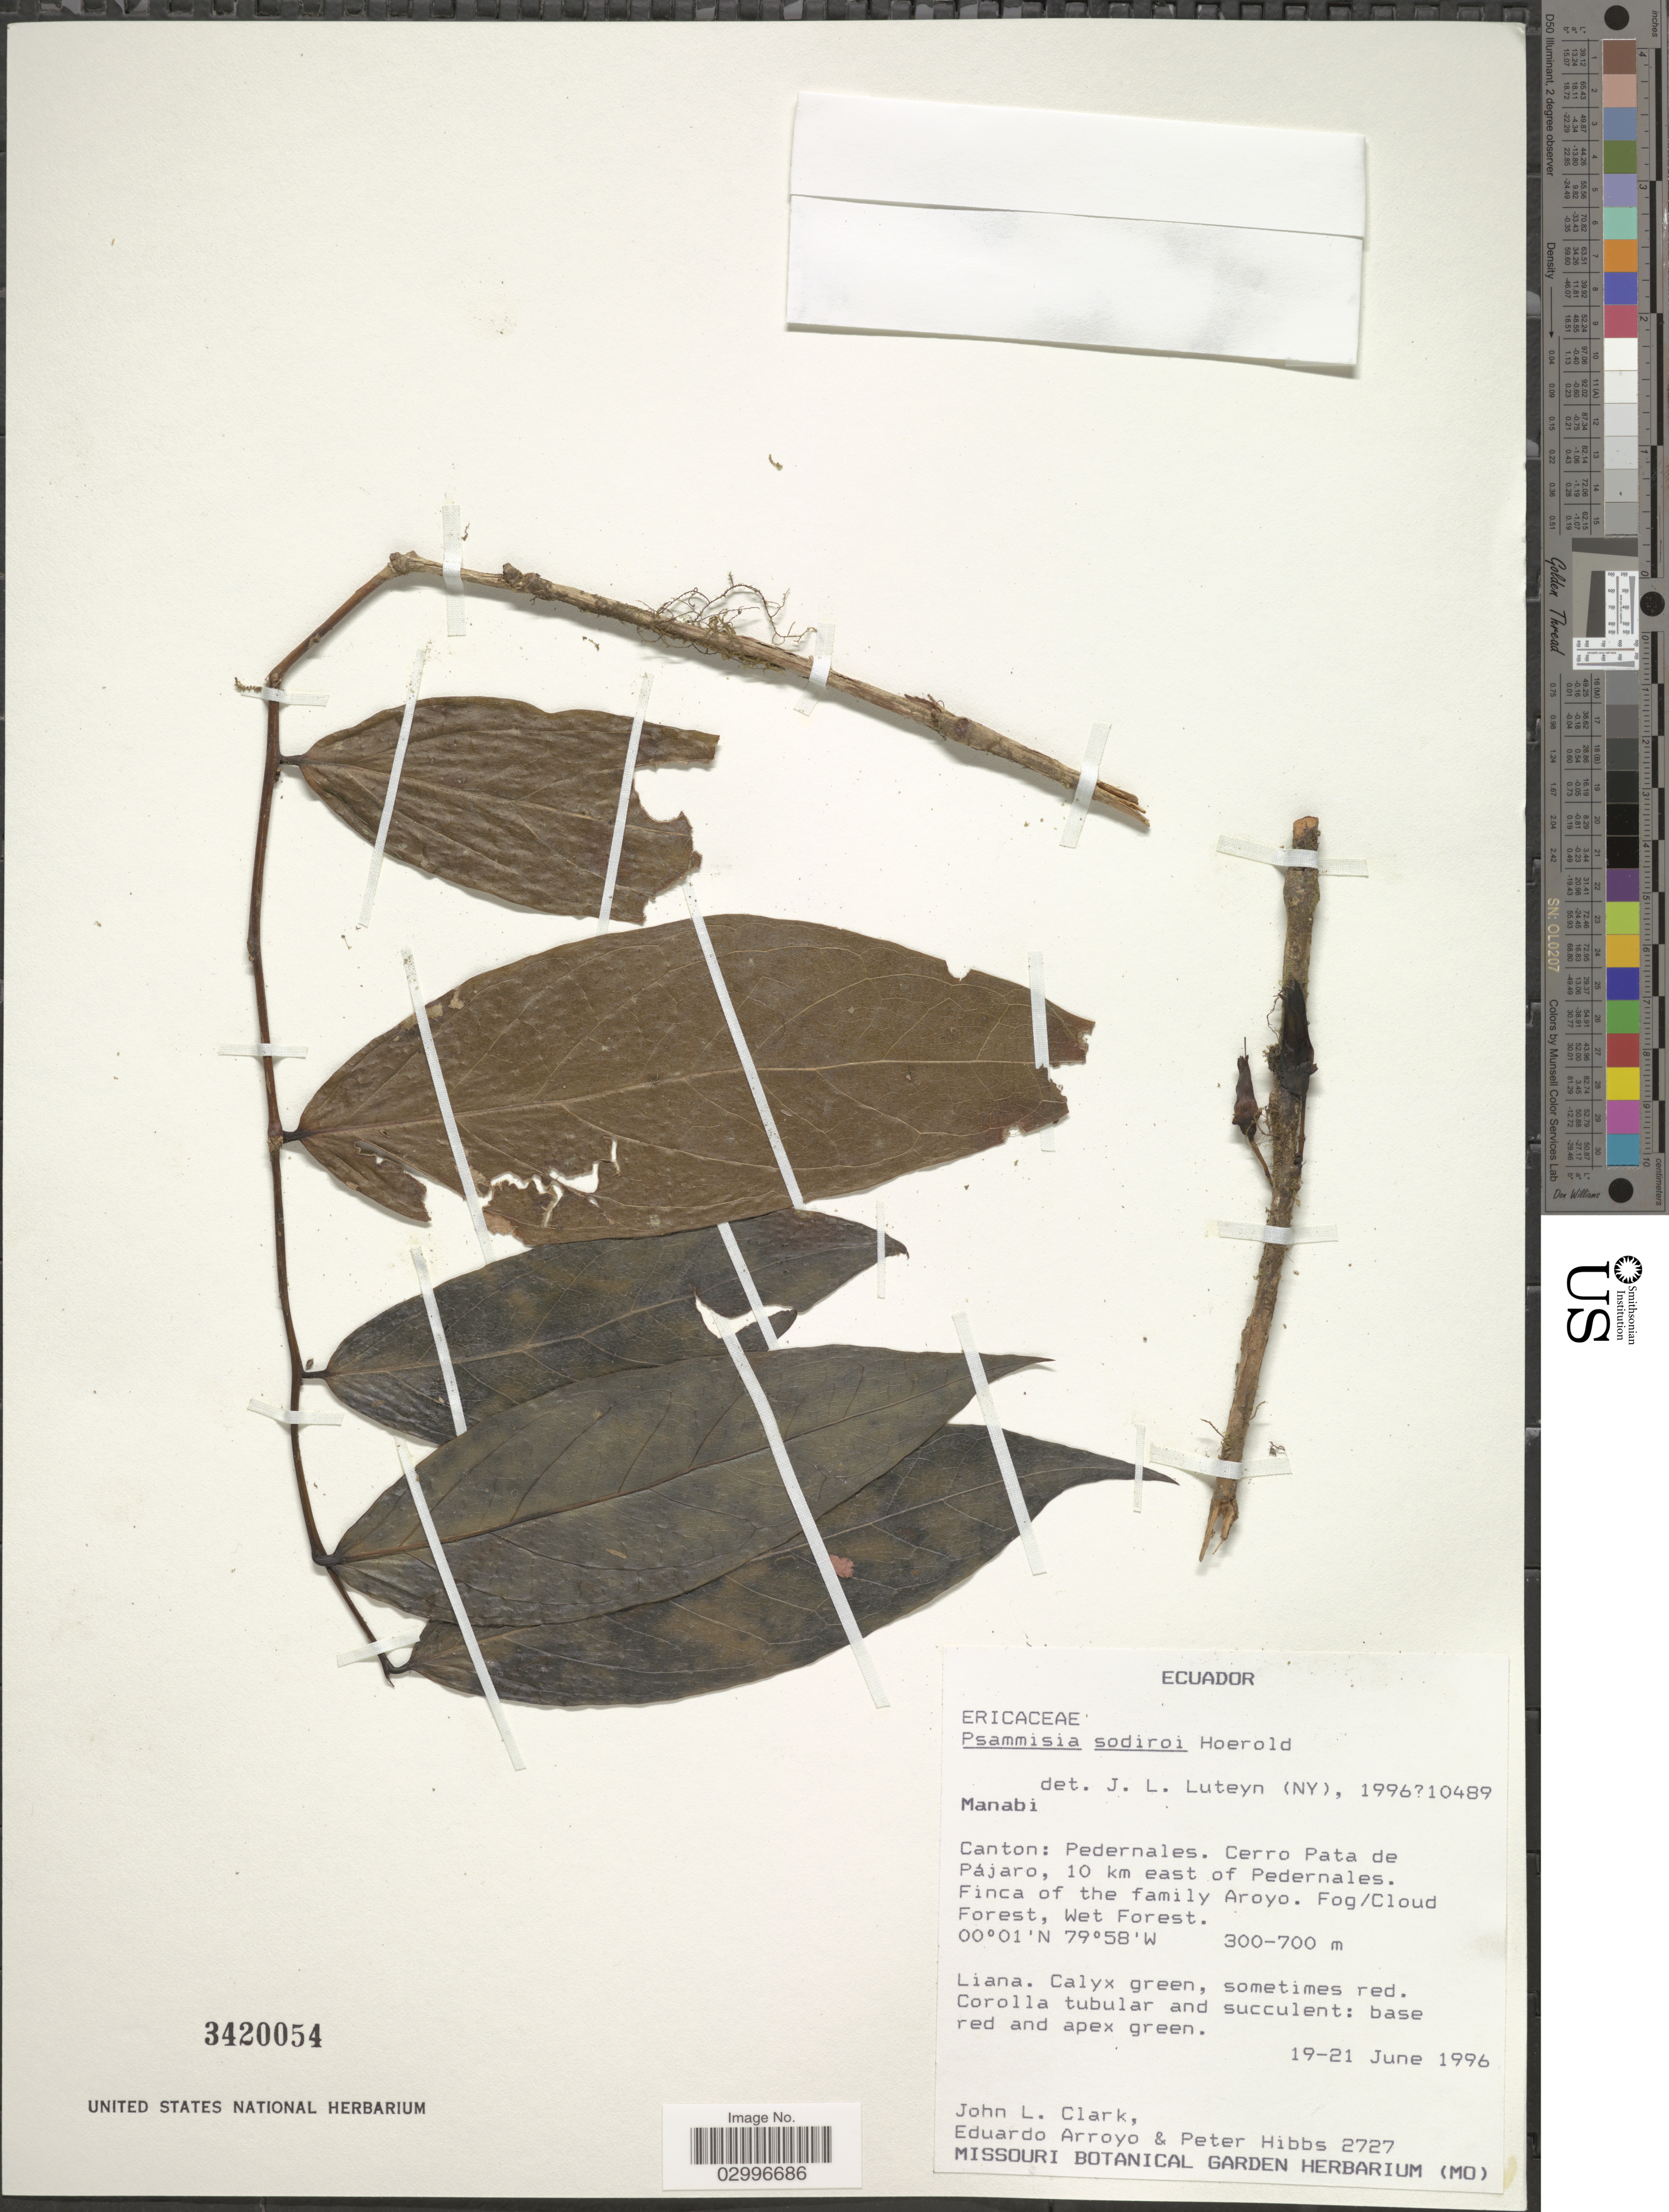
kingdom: Plantae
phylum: Tracheophyta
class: Magnoliopsida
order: Ericales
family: Ericaceae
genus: Psammisia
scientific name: Psammisia sodiroi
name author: Hoerold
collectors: J. L. Clark, E. Arroyo & P. Hibbs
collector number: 2727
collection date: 1996-06-19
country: Ecuador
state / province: Manabí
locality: Canton: Pedernales. Cerro Pata de Pájaro, 10 km east of Pedernales. Finca of the family Aroyo. Fog/Cloud Forest, Wet Forest.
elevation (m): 300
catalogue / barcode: US 3420054